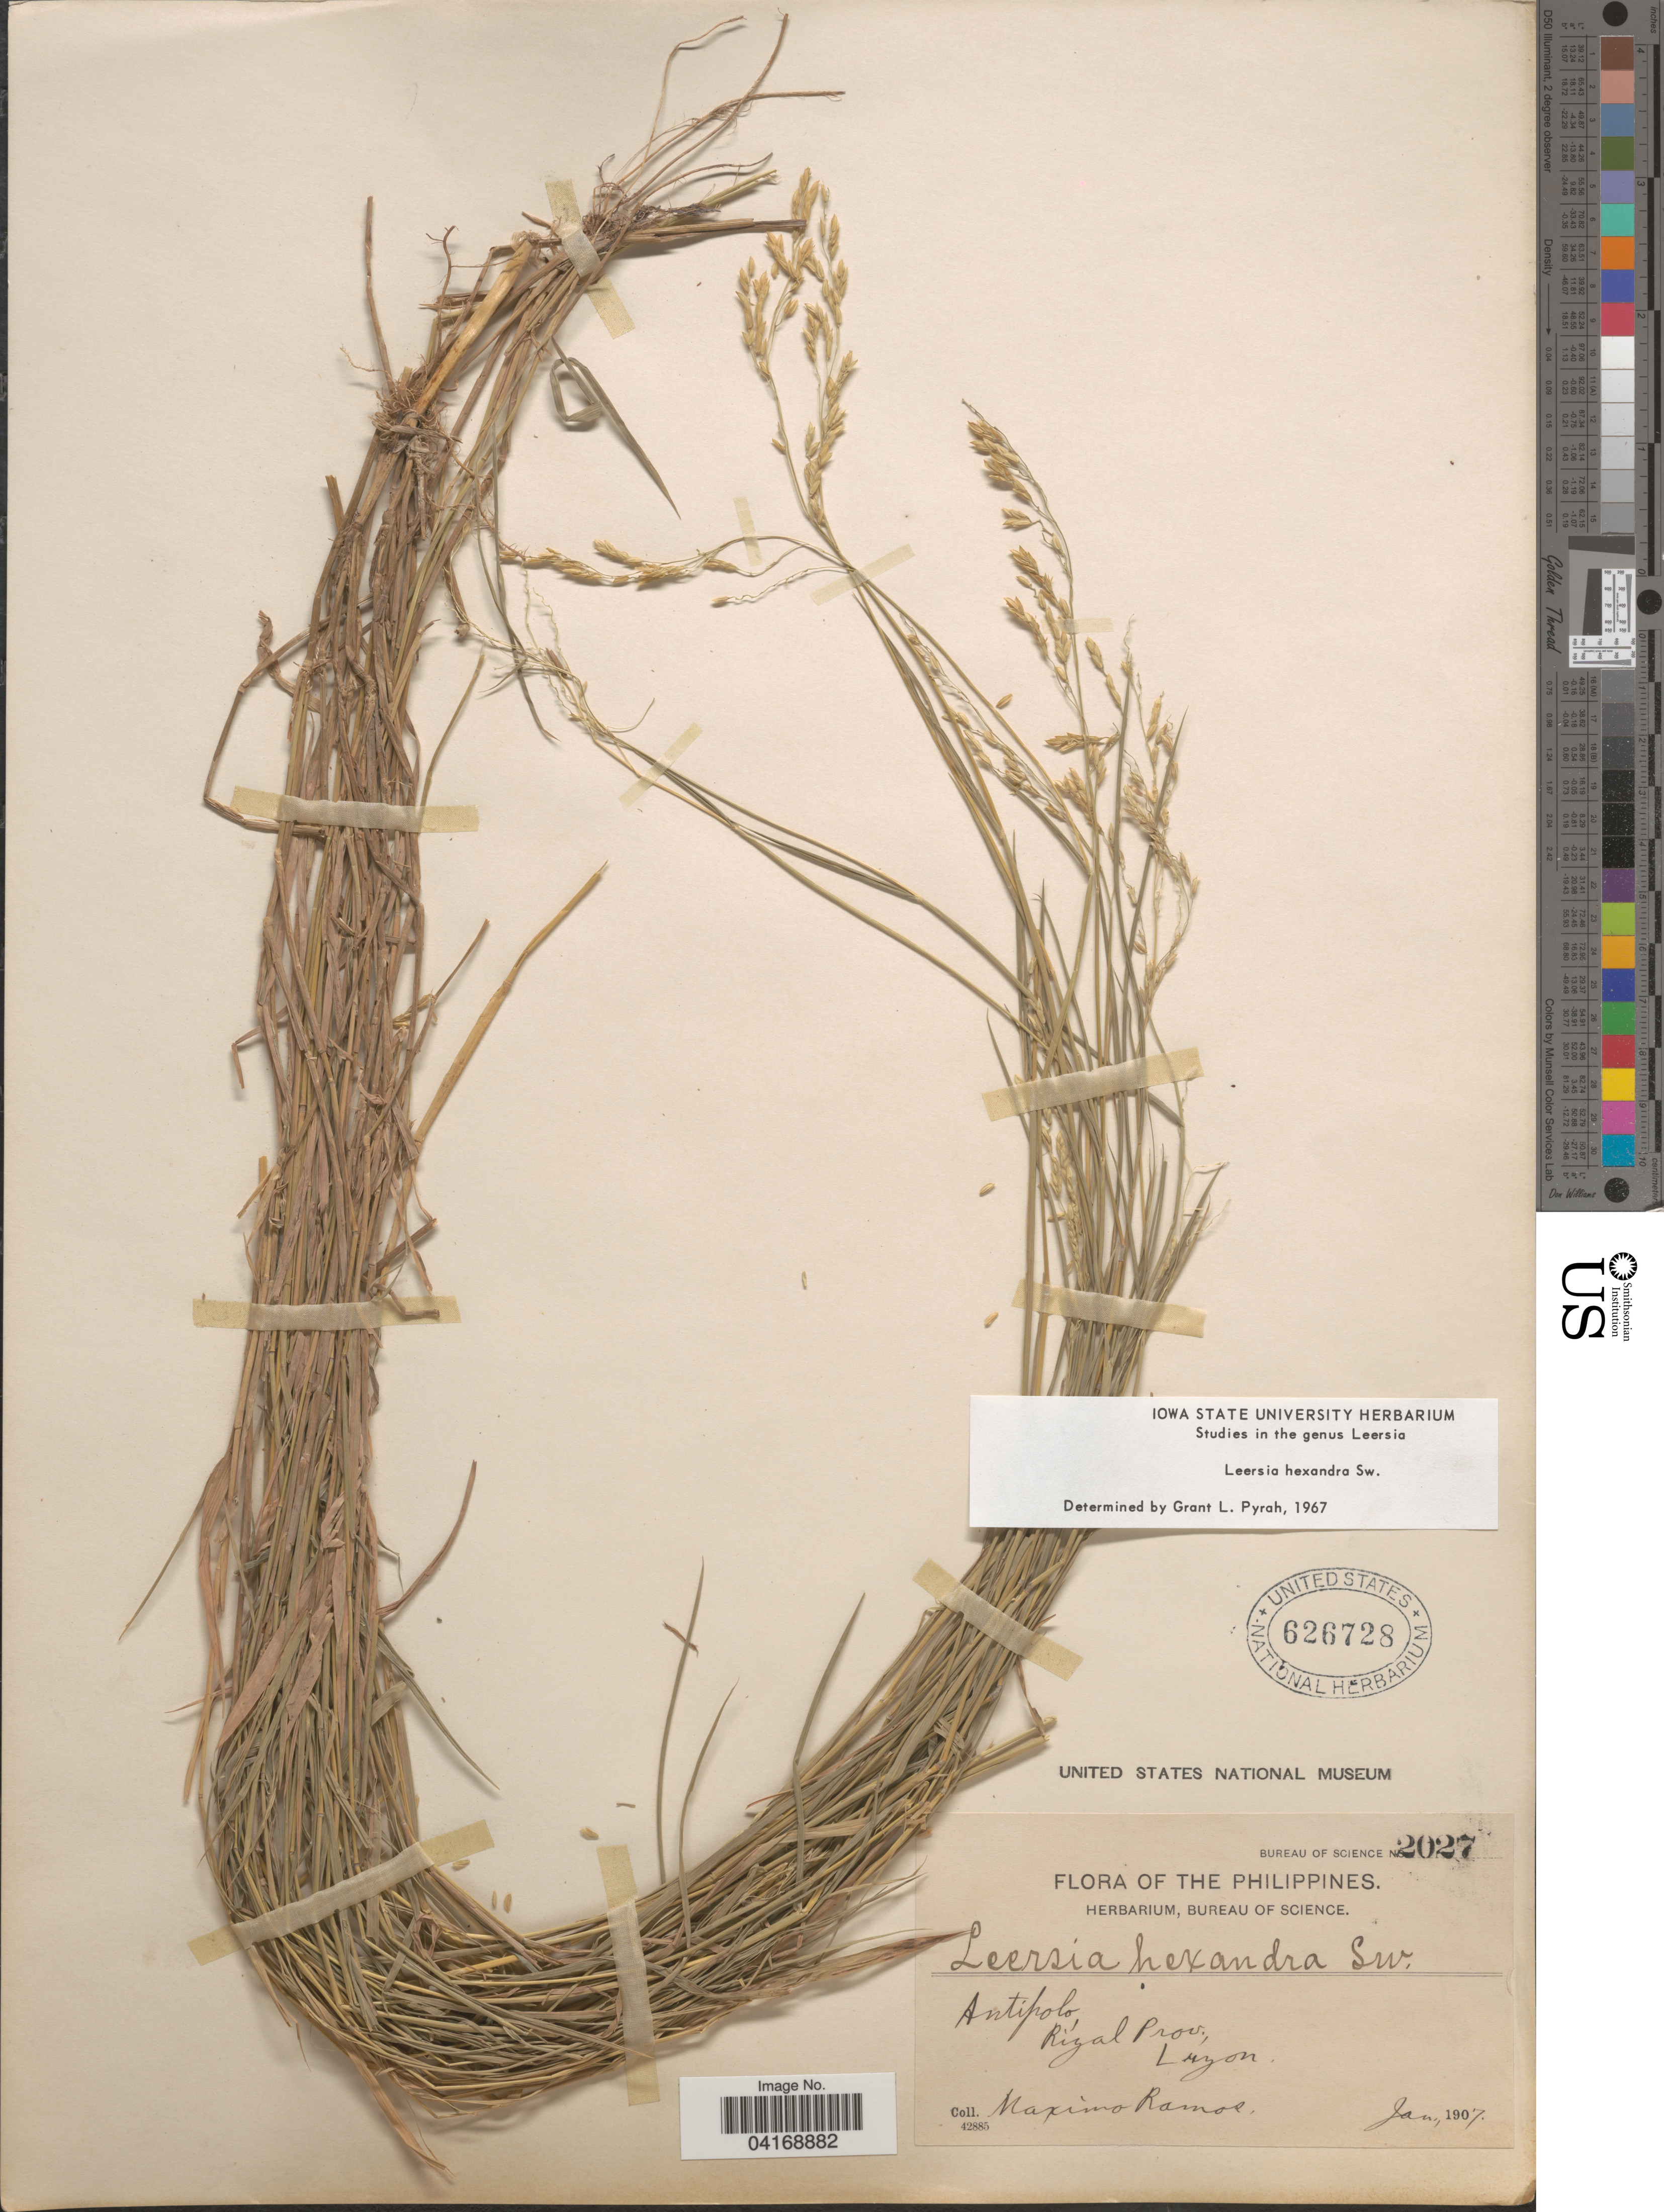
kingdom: Plantae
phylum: Tracheophyta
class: Liliopsida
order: Poales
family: Poaceae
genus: Leersia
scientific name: Leersia hexandra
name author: Sw.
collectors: M. Ramos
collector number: Bureau of Science 2027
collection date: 1907-01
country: Philippines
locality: Antipolo, Rizal Prov., Luzon.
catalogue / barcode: US 626728